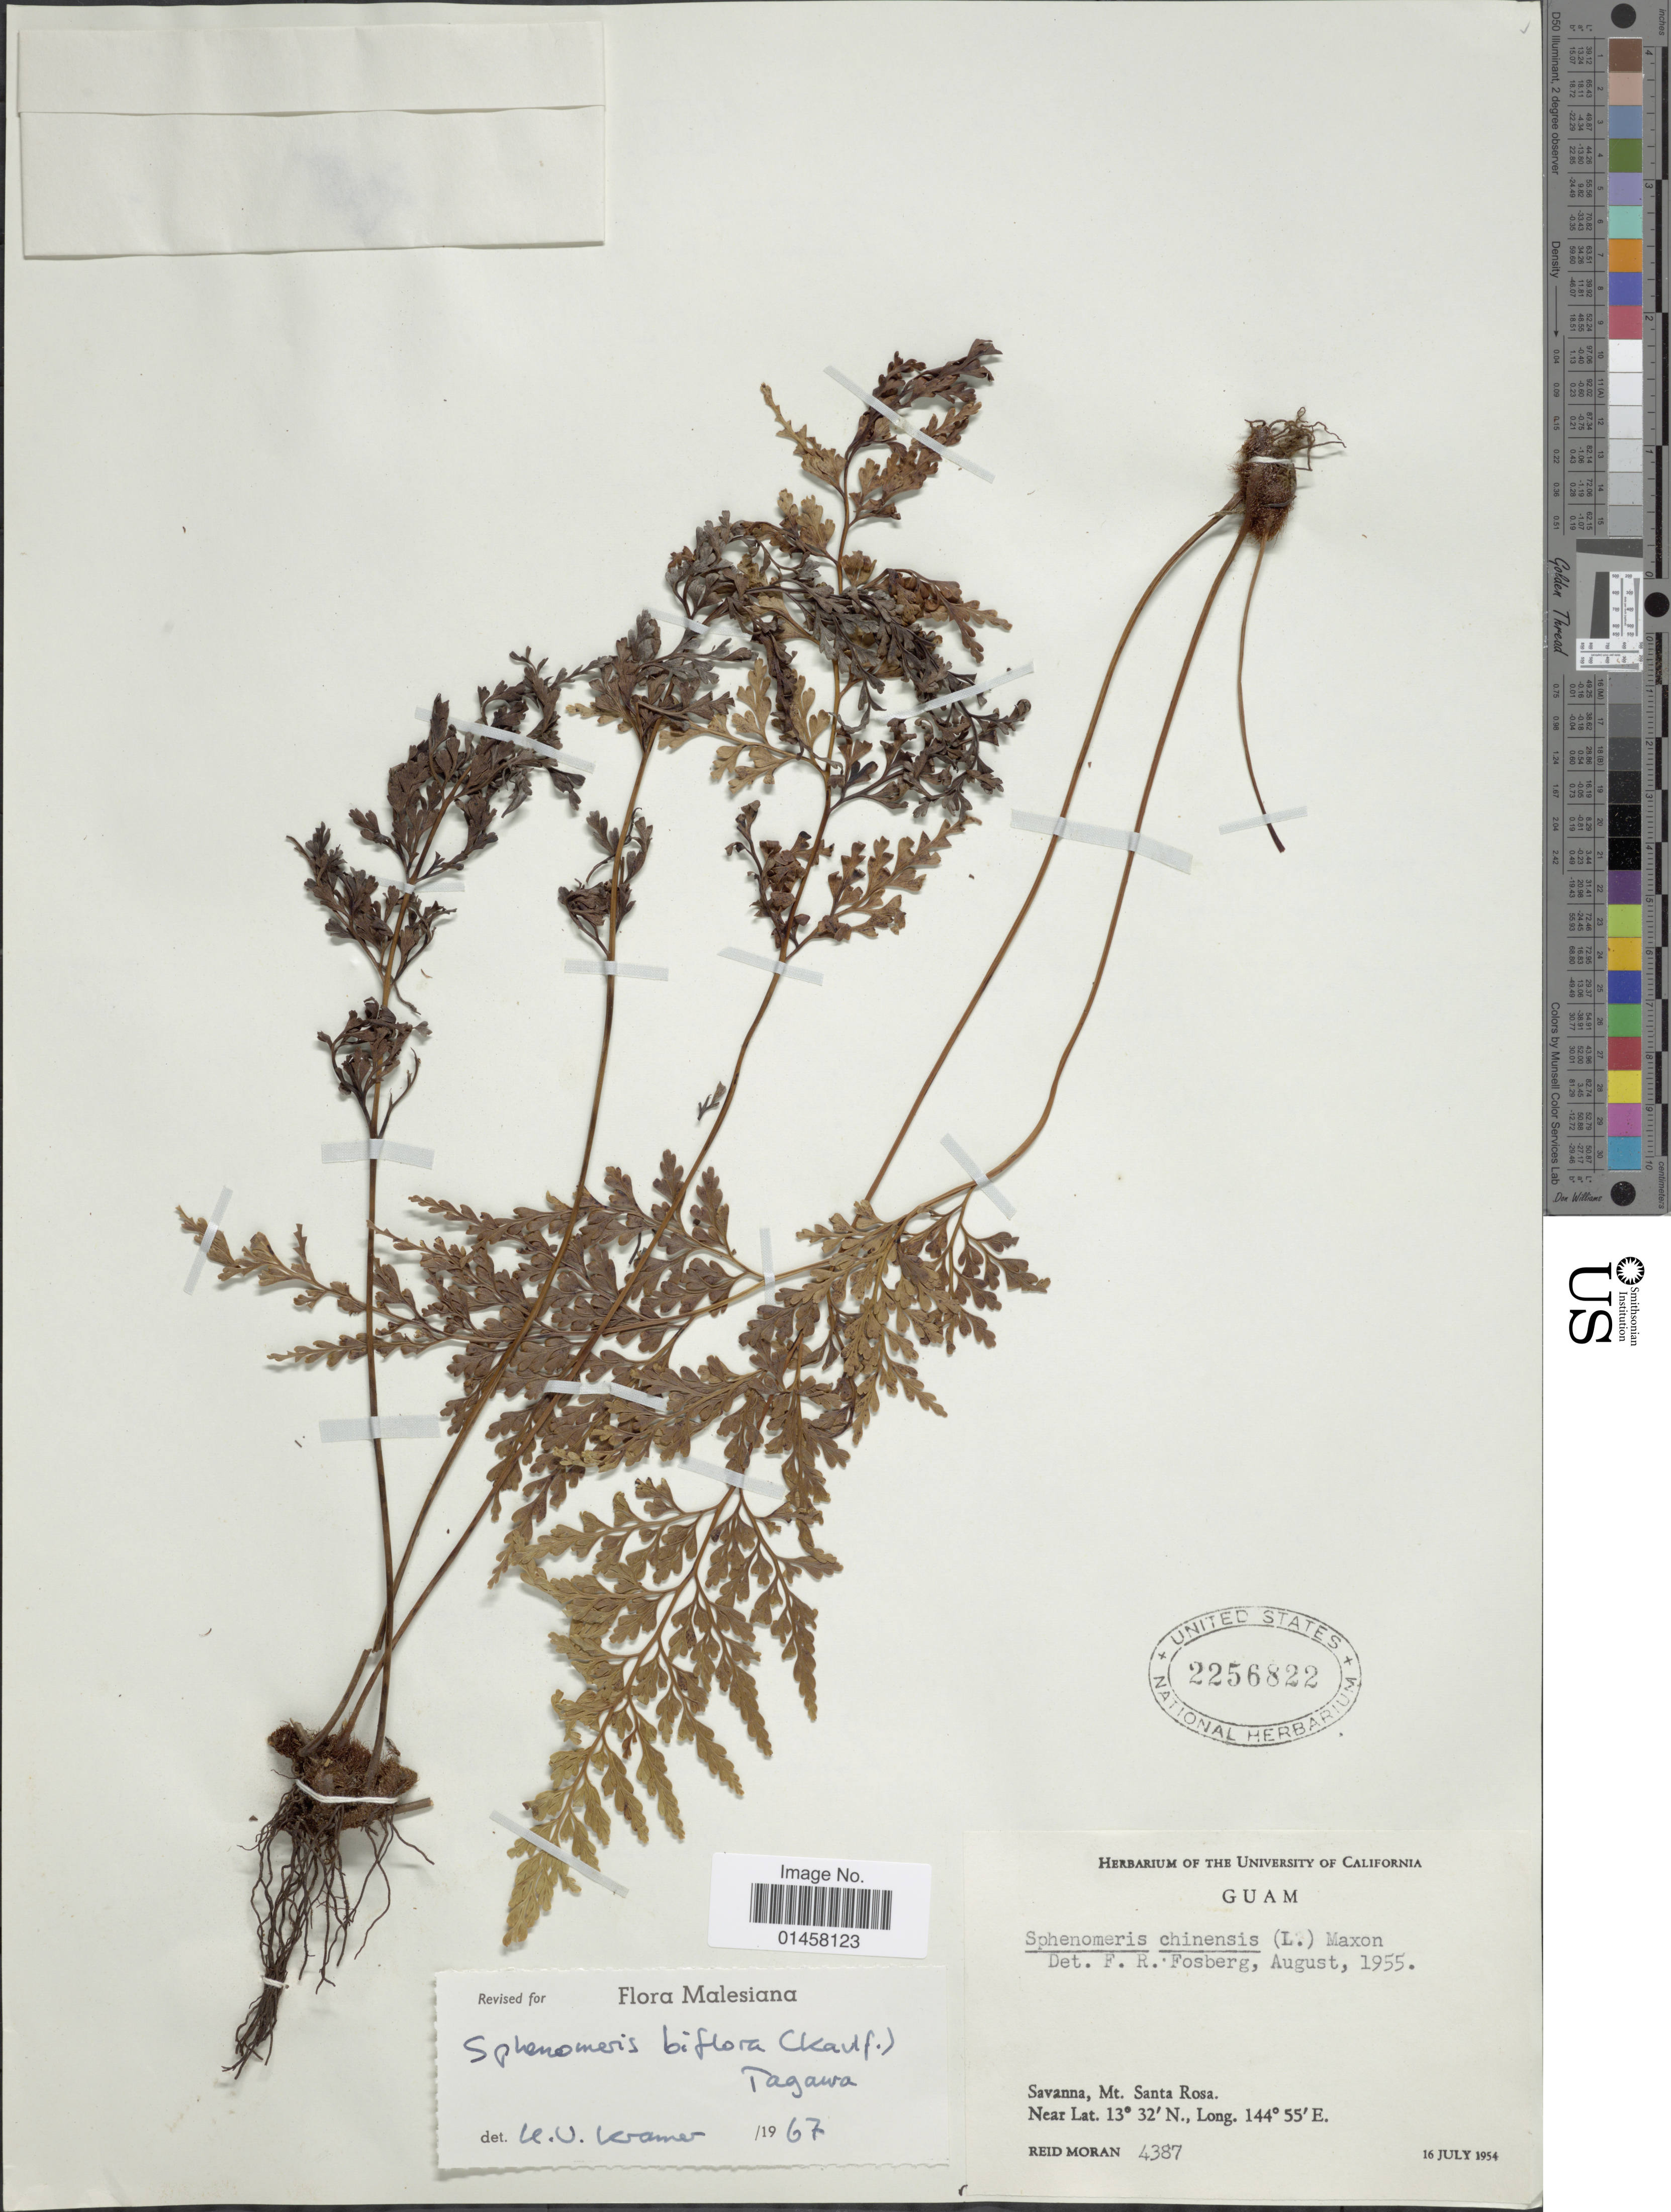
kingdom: Plantae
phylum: Tracheophyta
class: Polypodiopsida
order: Polypodiales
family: Lindsaeaceae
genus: Sphenomeris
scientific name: Sphenomeris biflora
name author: (Kaulf.) Mett.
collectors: R. Moran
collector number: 4387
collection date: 1954-07-16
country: Guatemala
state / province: Santa Rosa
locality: Guam, Savanna, Mt. Santa Rosa,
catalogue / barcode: US 2256822